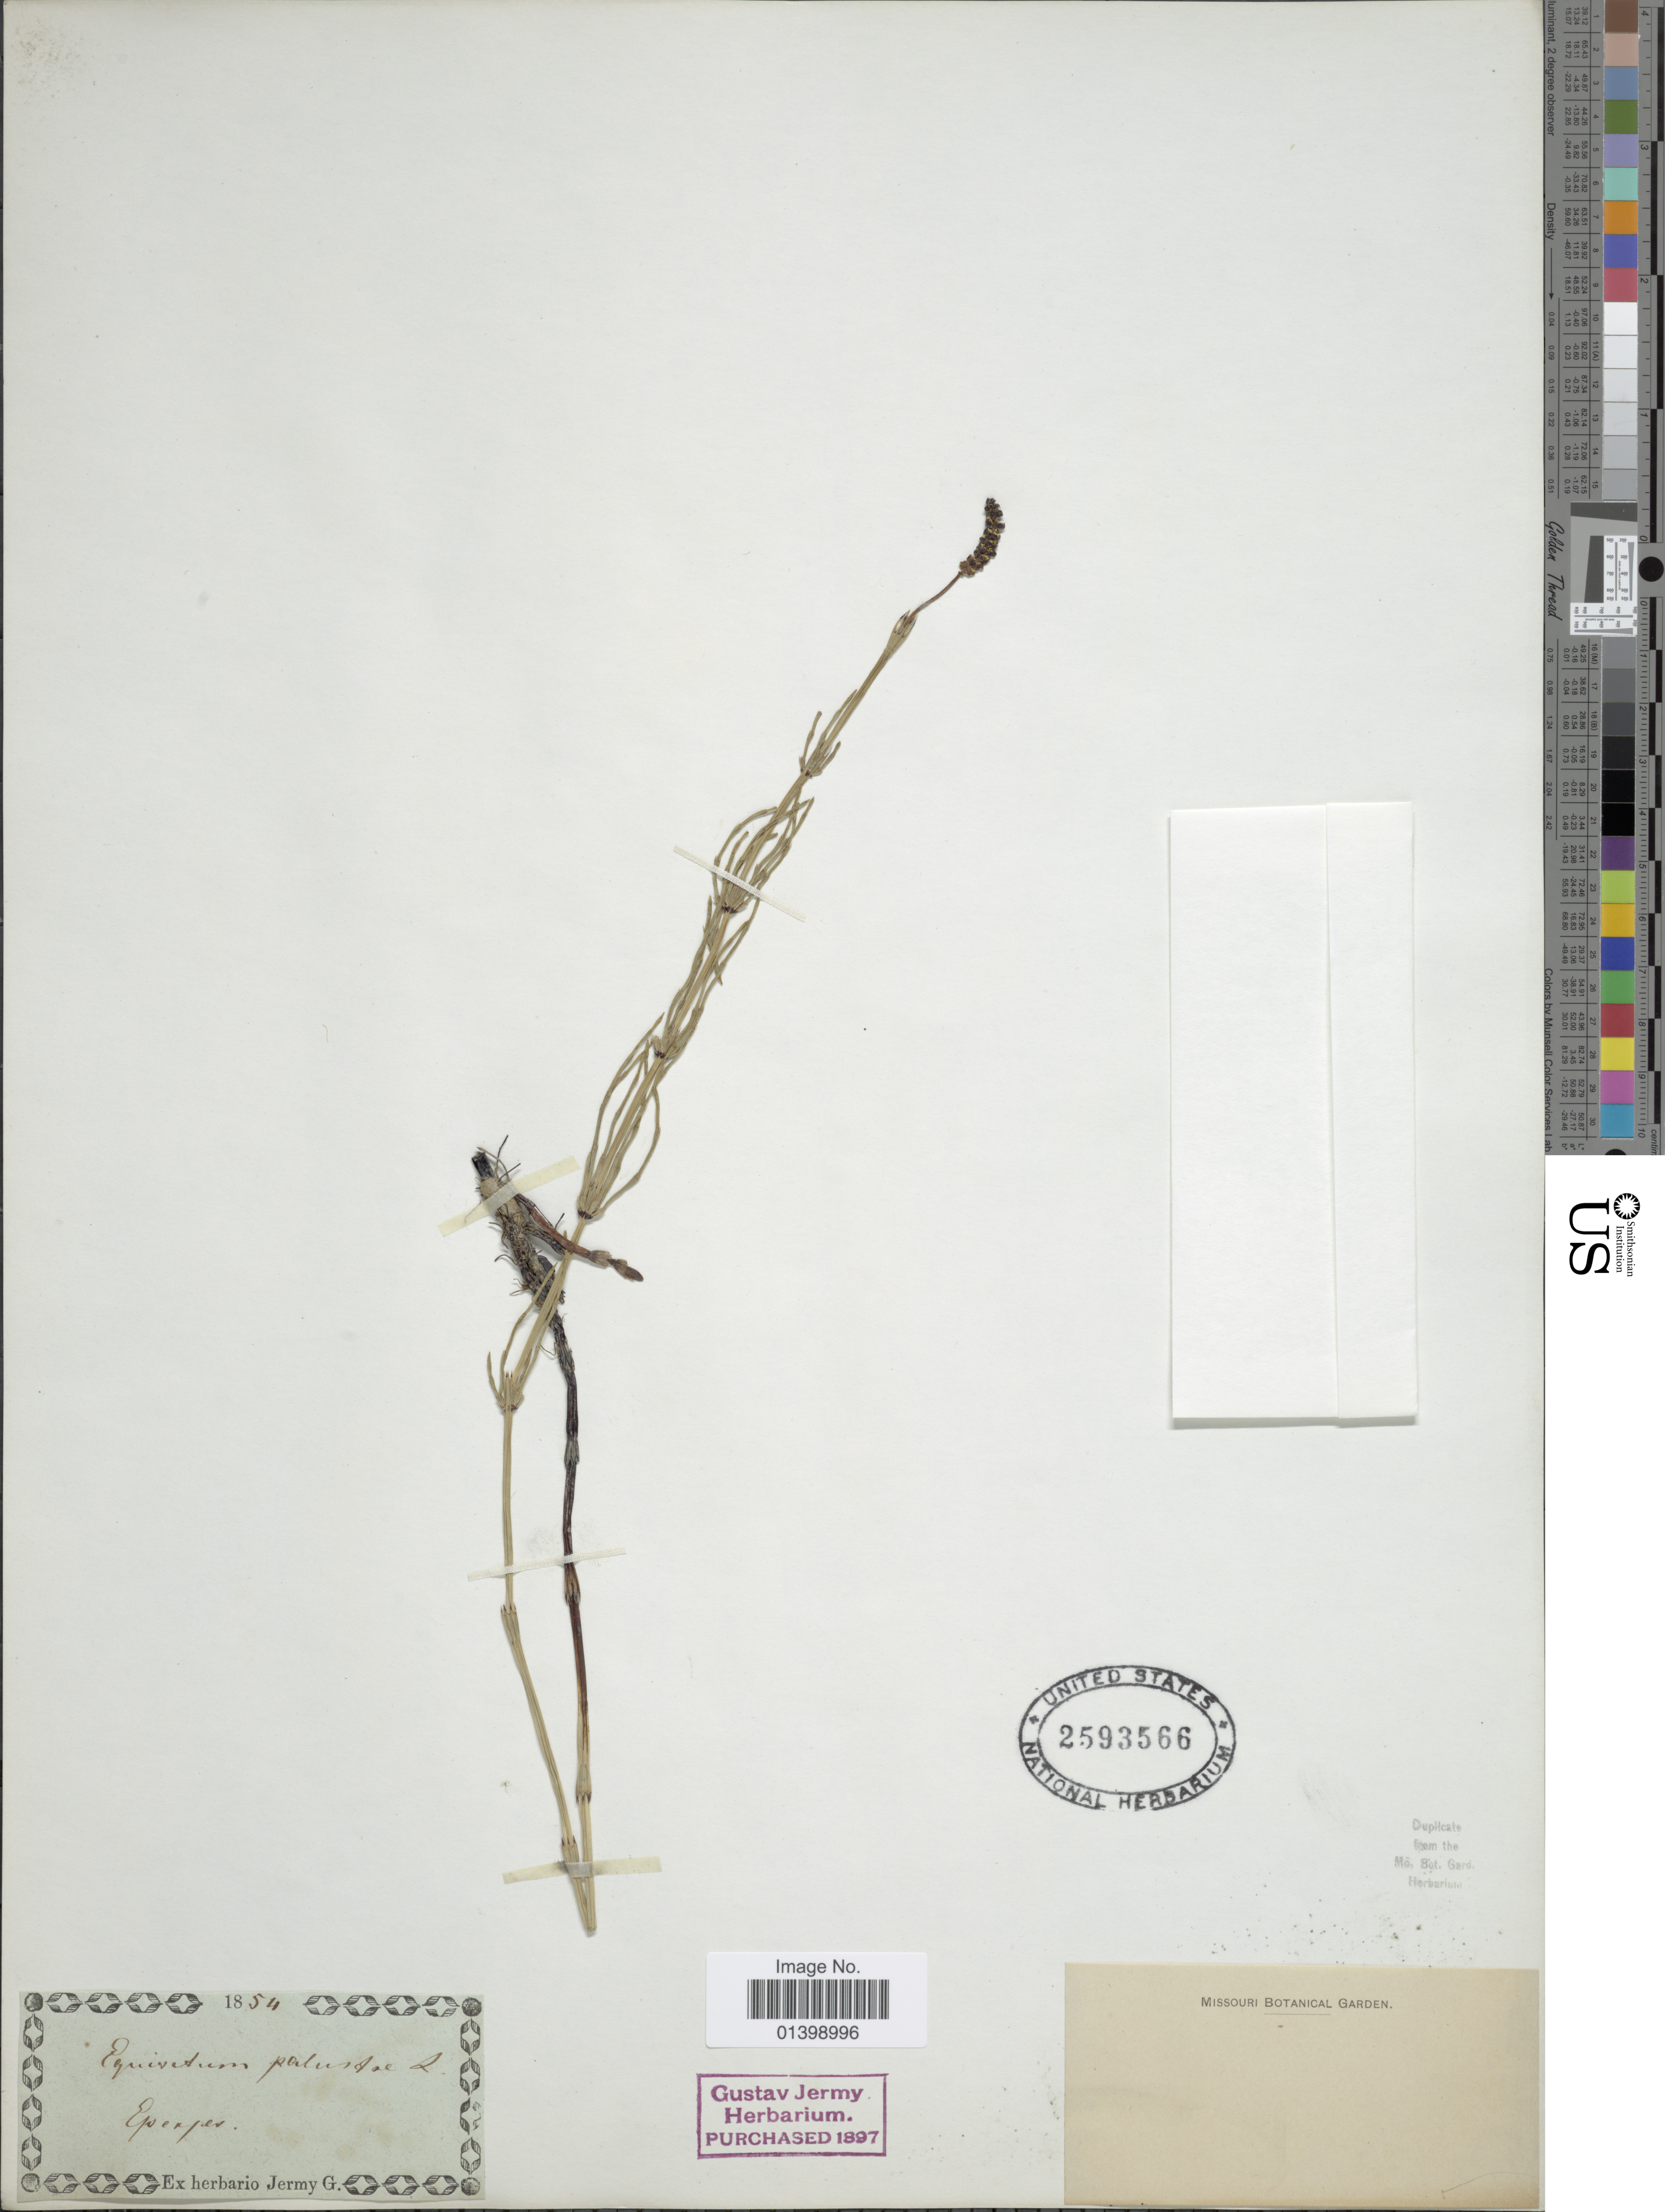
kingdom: Plantae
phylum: Tracheophyta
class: Polypodiopsida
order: Equisetales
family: Equisetaceae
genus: Equisetum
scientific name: Equisetum palustre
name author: L.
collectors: ex herb. G. Jermy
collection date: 1854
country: Hungary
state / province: Csongrád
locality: Eperpes [interpreted]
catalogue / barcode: US 2593566